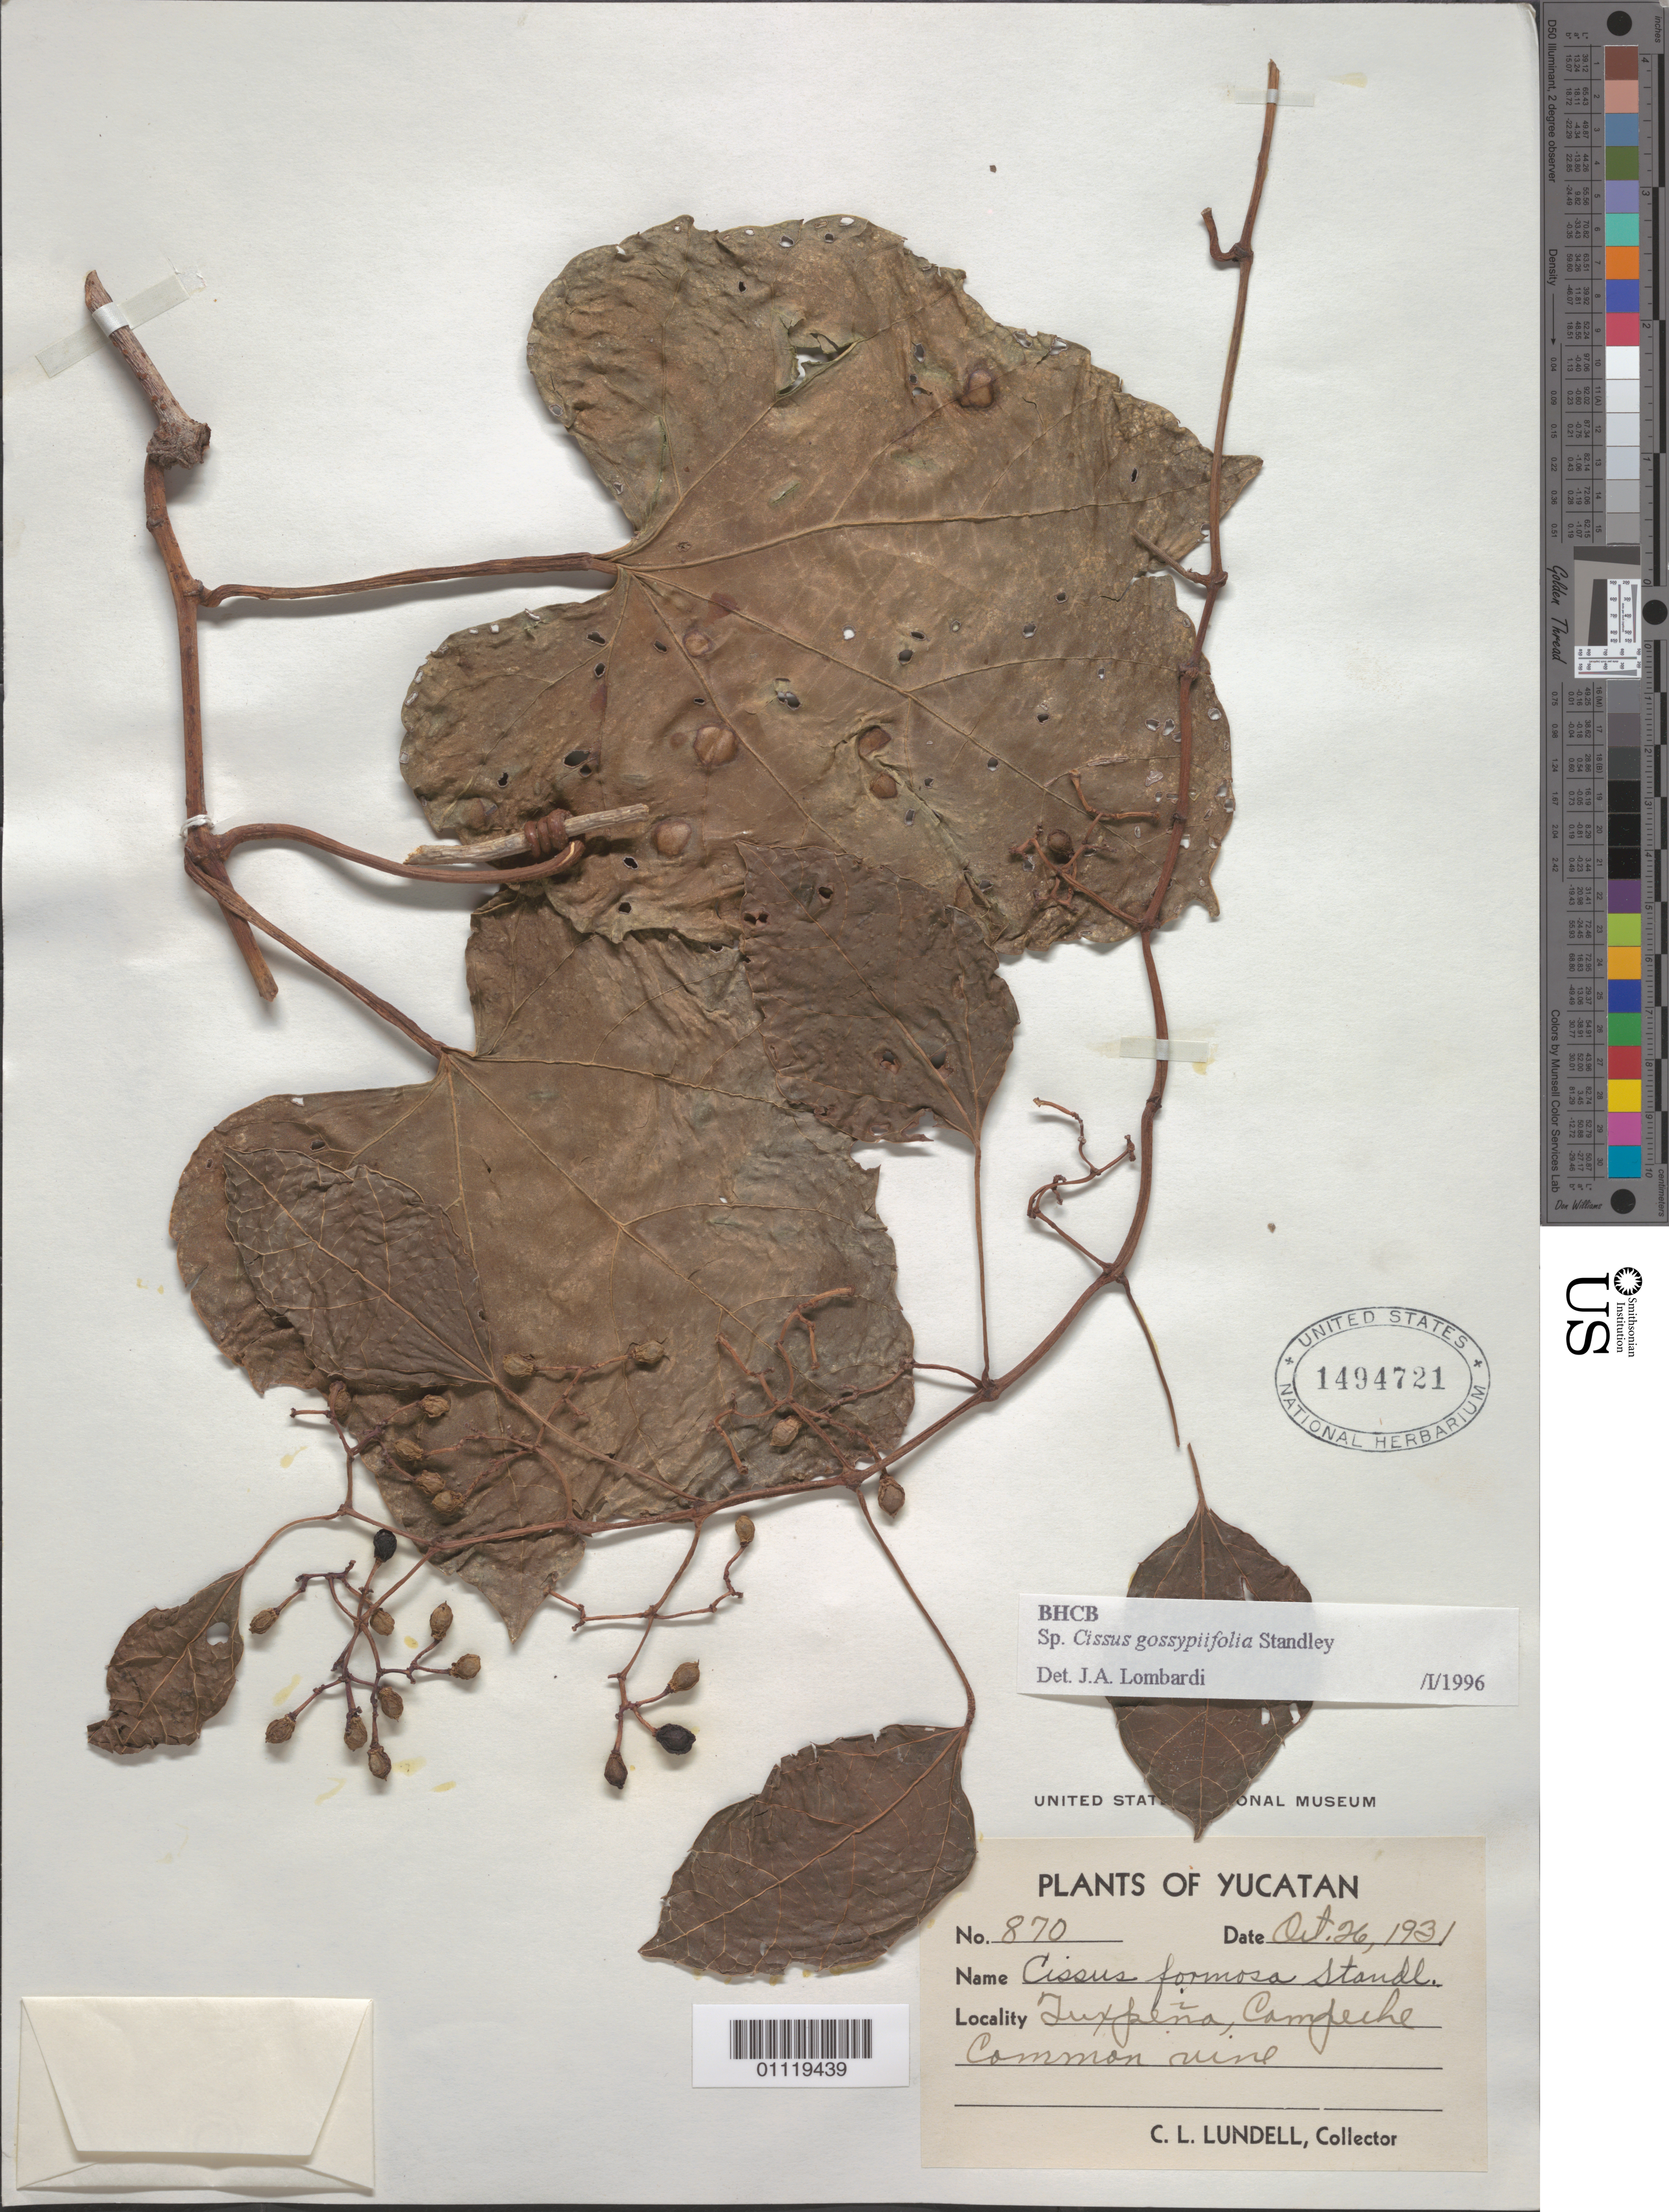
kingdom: Plantae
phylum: Tracheophyta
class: Magnoliopsida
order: Vitales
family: Vitaceae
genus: Cissus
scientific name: Cissus gossypiifolia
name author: Standl.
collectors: C. L. Lundell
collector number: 870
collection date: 1931-10-26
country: Mexico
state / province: Yucatán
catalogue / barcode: US 1494721